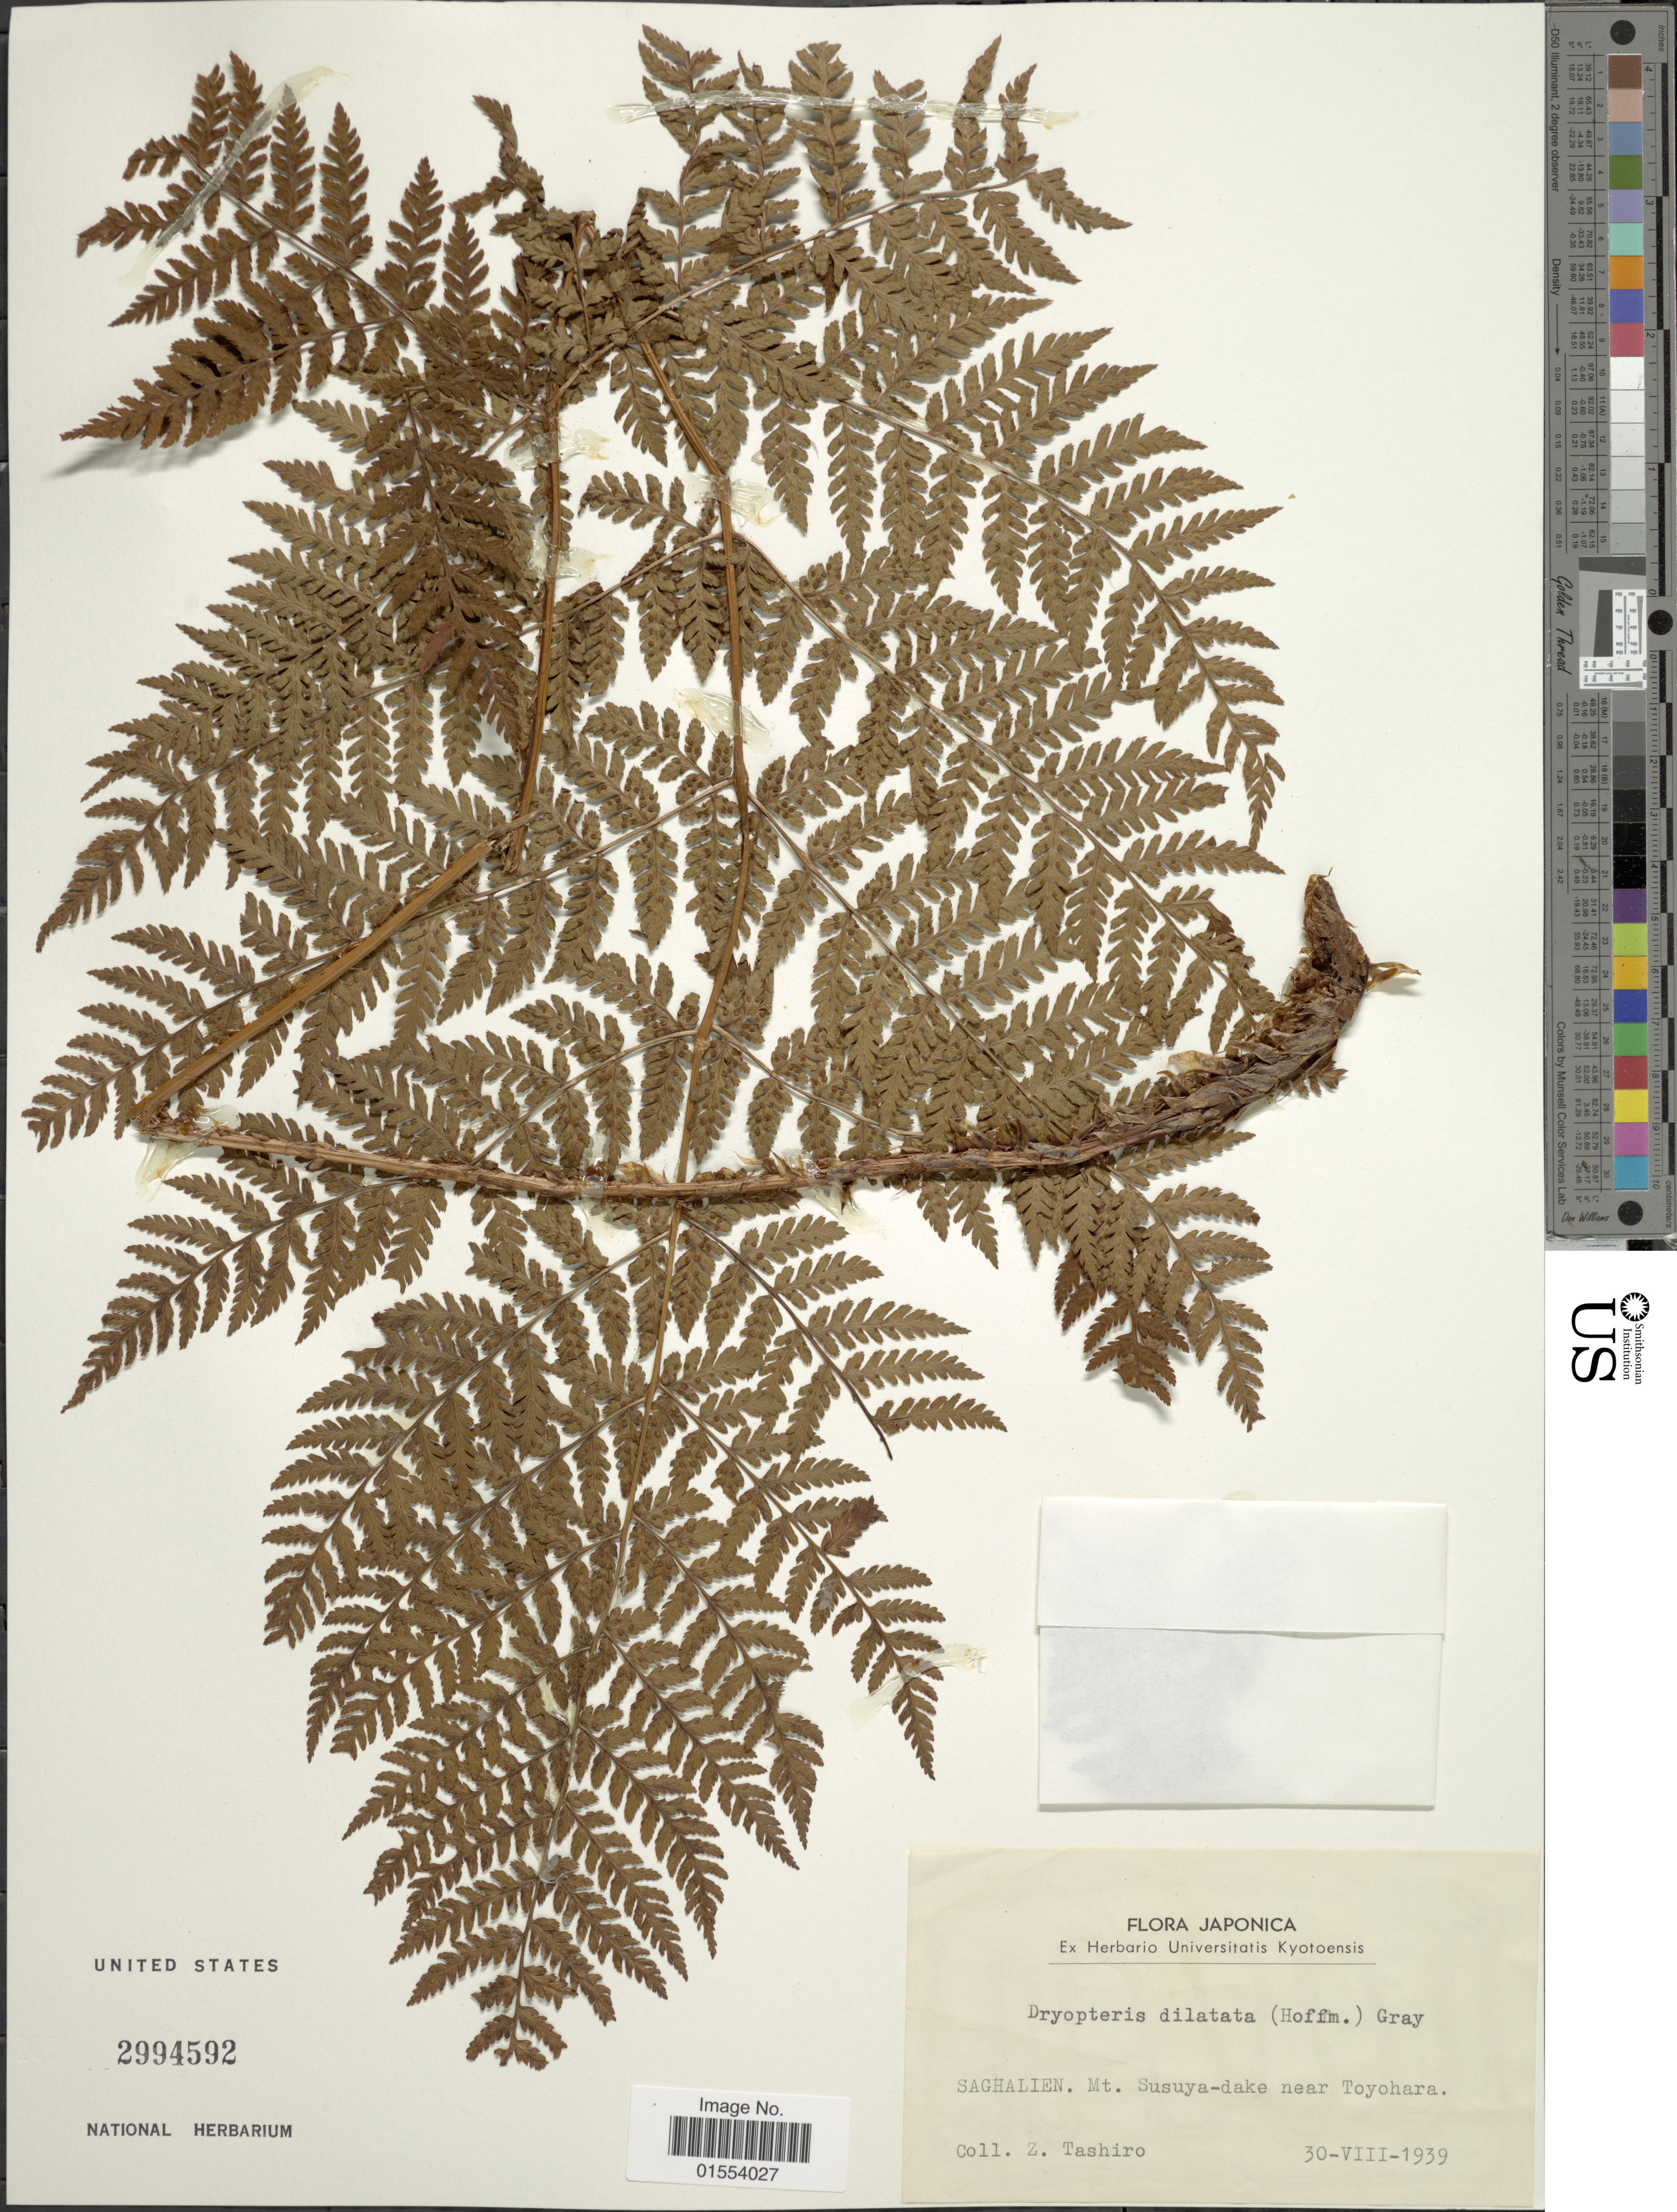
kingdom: Plantae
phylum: Tracheophyta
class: Polypodiopsida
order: Polypodiales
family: Dryopteridaceae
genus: Dryopteris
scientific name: Dryopteris dilatata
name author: (Hoffm.) A. Gray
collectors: Z. Tashiro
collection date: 1939-08-30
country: Japan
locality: Japonica. Saghalien. Mt. Susuya-dake, Near Toyohara.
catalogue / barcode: US 2994592